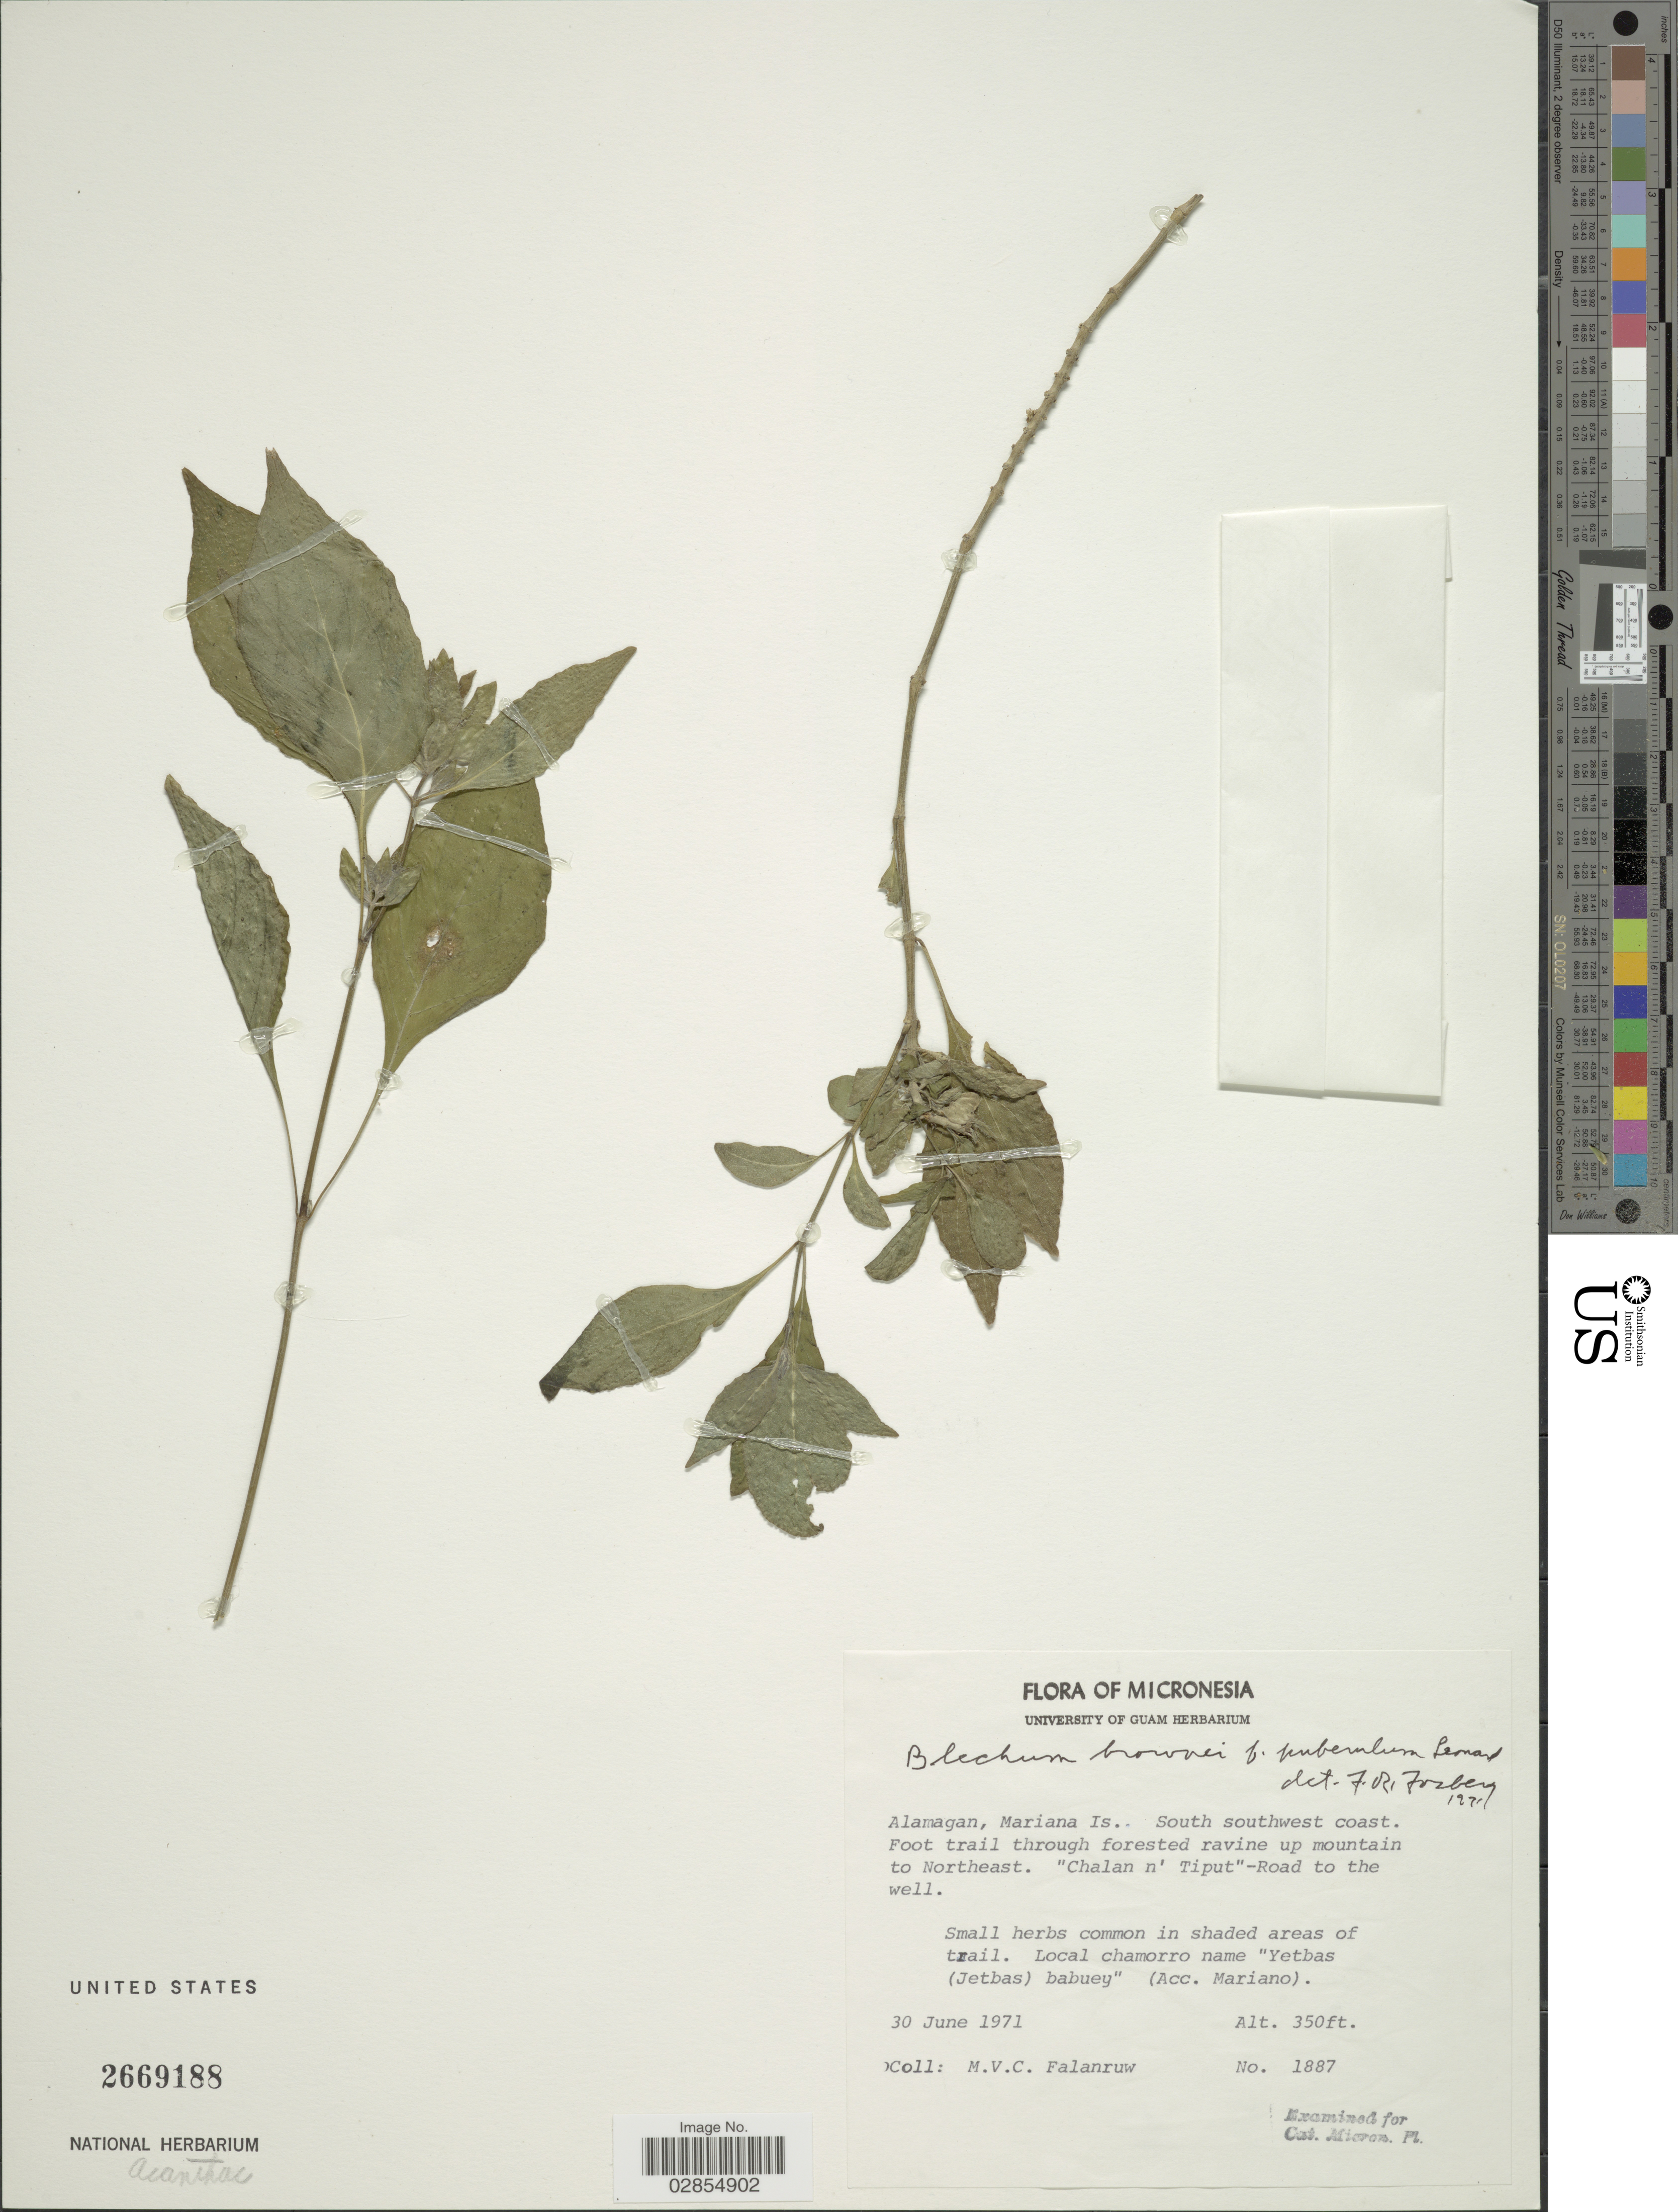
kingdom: Plantae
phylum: Tracheophyta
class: Magnoliopsida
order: Lamiales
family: Acanthaceae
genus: Blechum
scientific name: Blechum pyramidatum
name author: (Lam.) Urb.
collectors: M. V. Falanruw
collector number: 1887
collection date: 1971-06-30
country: Northern Mariana Islands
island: Alamagan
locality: Alamagan, Mariana Is. South southwest coast. Foot trail through forested ravine up mountain to Northeast. "Chalan n' Tiput"-Road to the well.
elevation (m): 107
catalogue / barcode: US 2669188